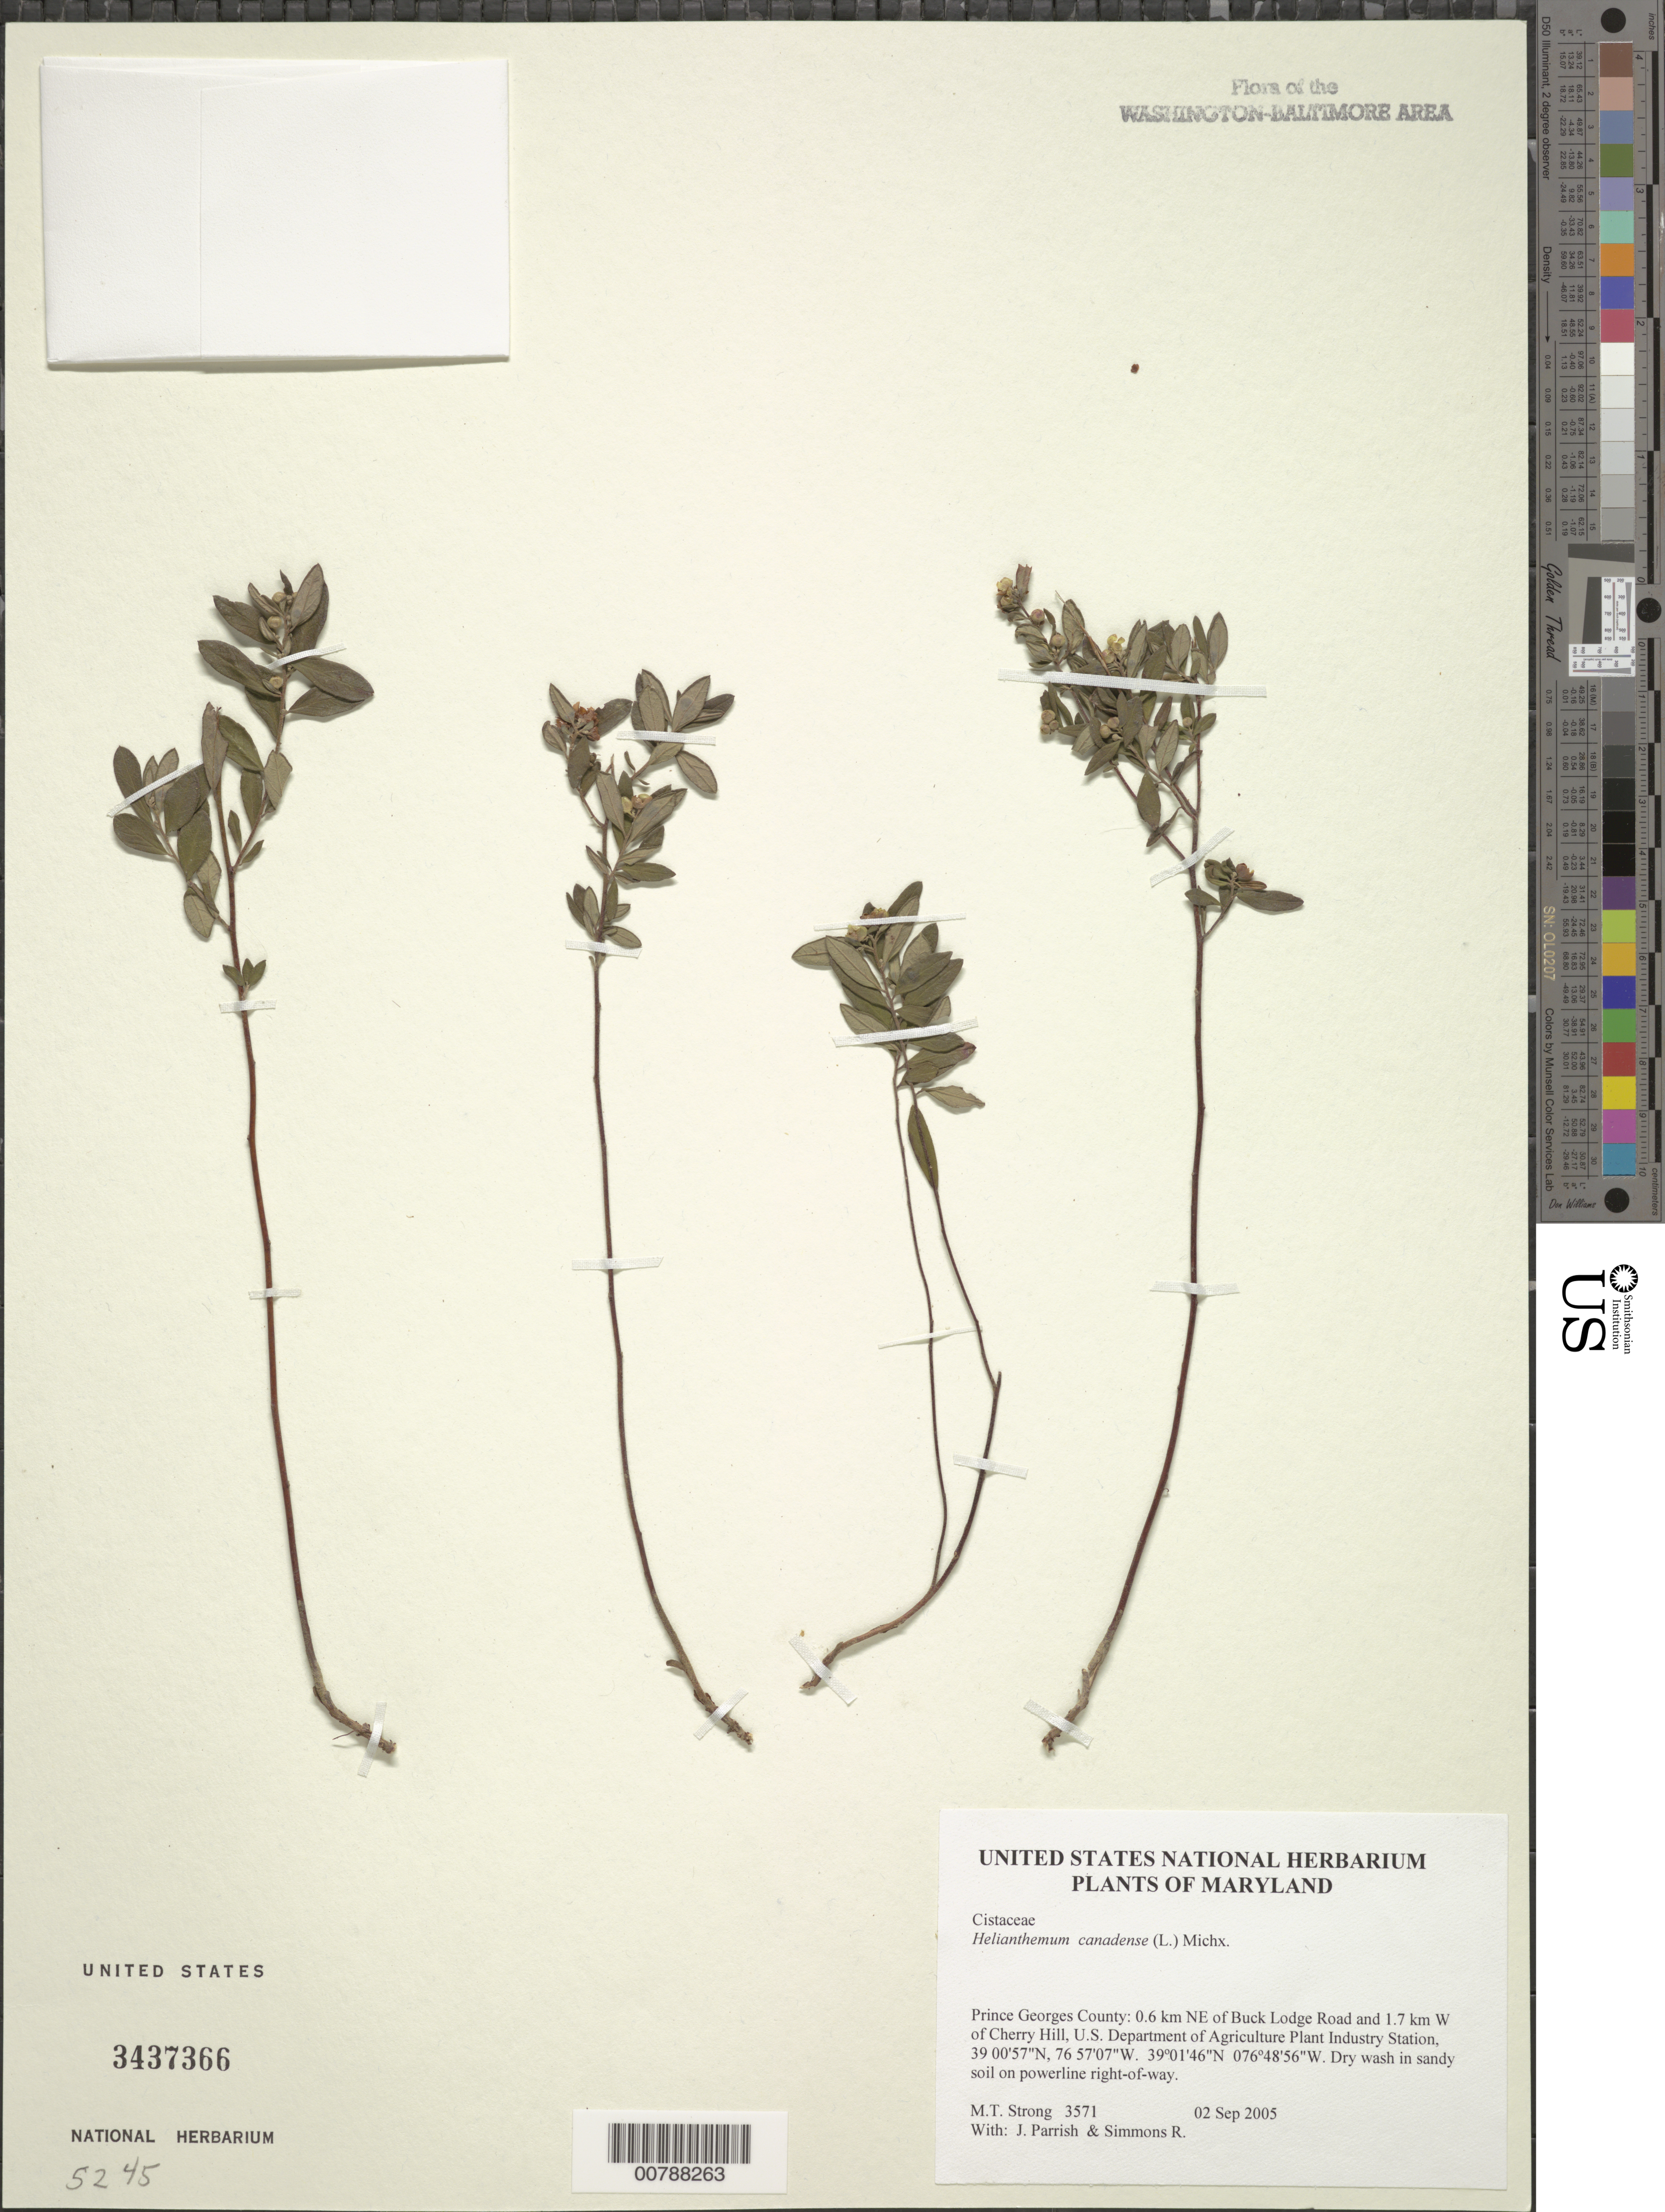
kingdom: Plantae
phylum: Tracheophyta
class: Magnoliopsida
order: Malvales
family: Cistaceae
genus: Crocanthemum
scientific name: Crocanthemum canadense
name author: (L.) Britton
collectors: M. T. Strong, J. Parrish & R. B. Simmons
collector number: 3571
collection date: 2005-09-02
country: United States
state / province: Maryland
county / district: Prince George's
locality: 0.6 km NE of Buck Lodge Road and 1.7 km W of Cherry Hill, Department of Agricultural Plant Industry.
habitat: Dry wash in sandy soil in powerline right-of-way.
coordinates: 39 01'46"N, 76 48'56"W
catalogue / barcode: US 3437366